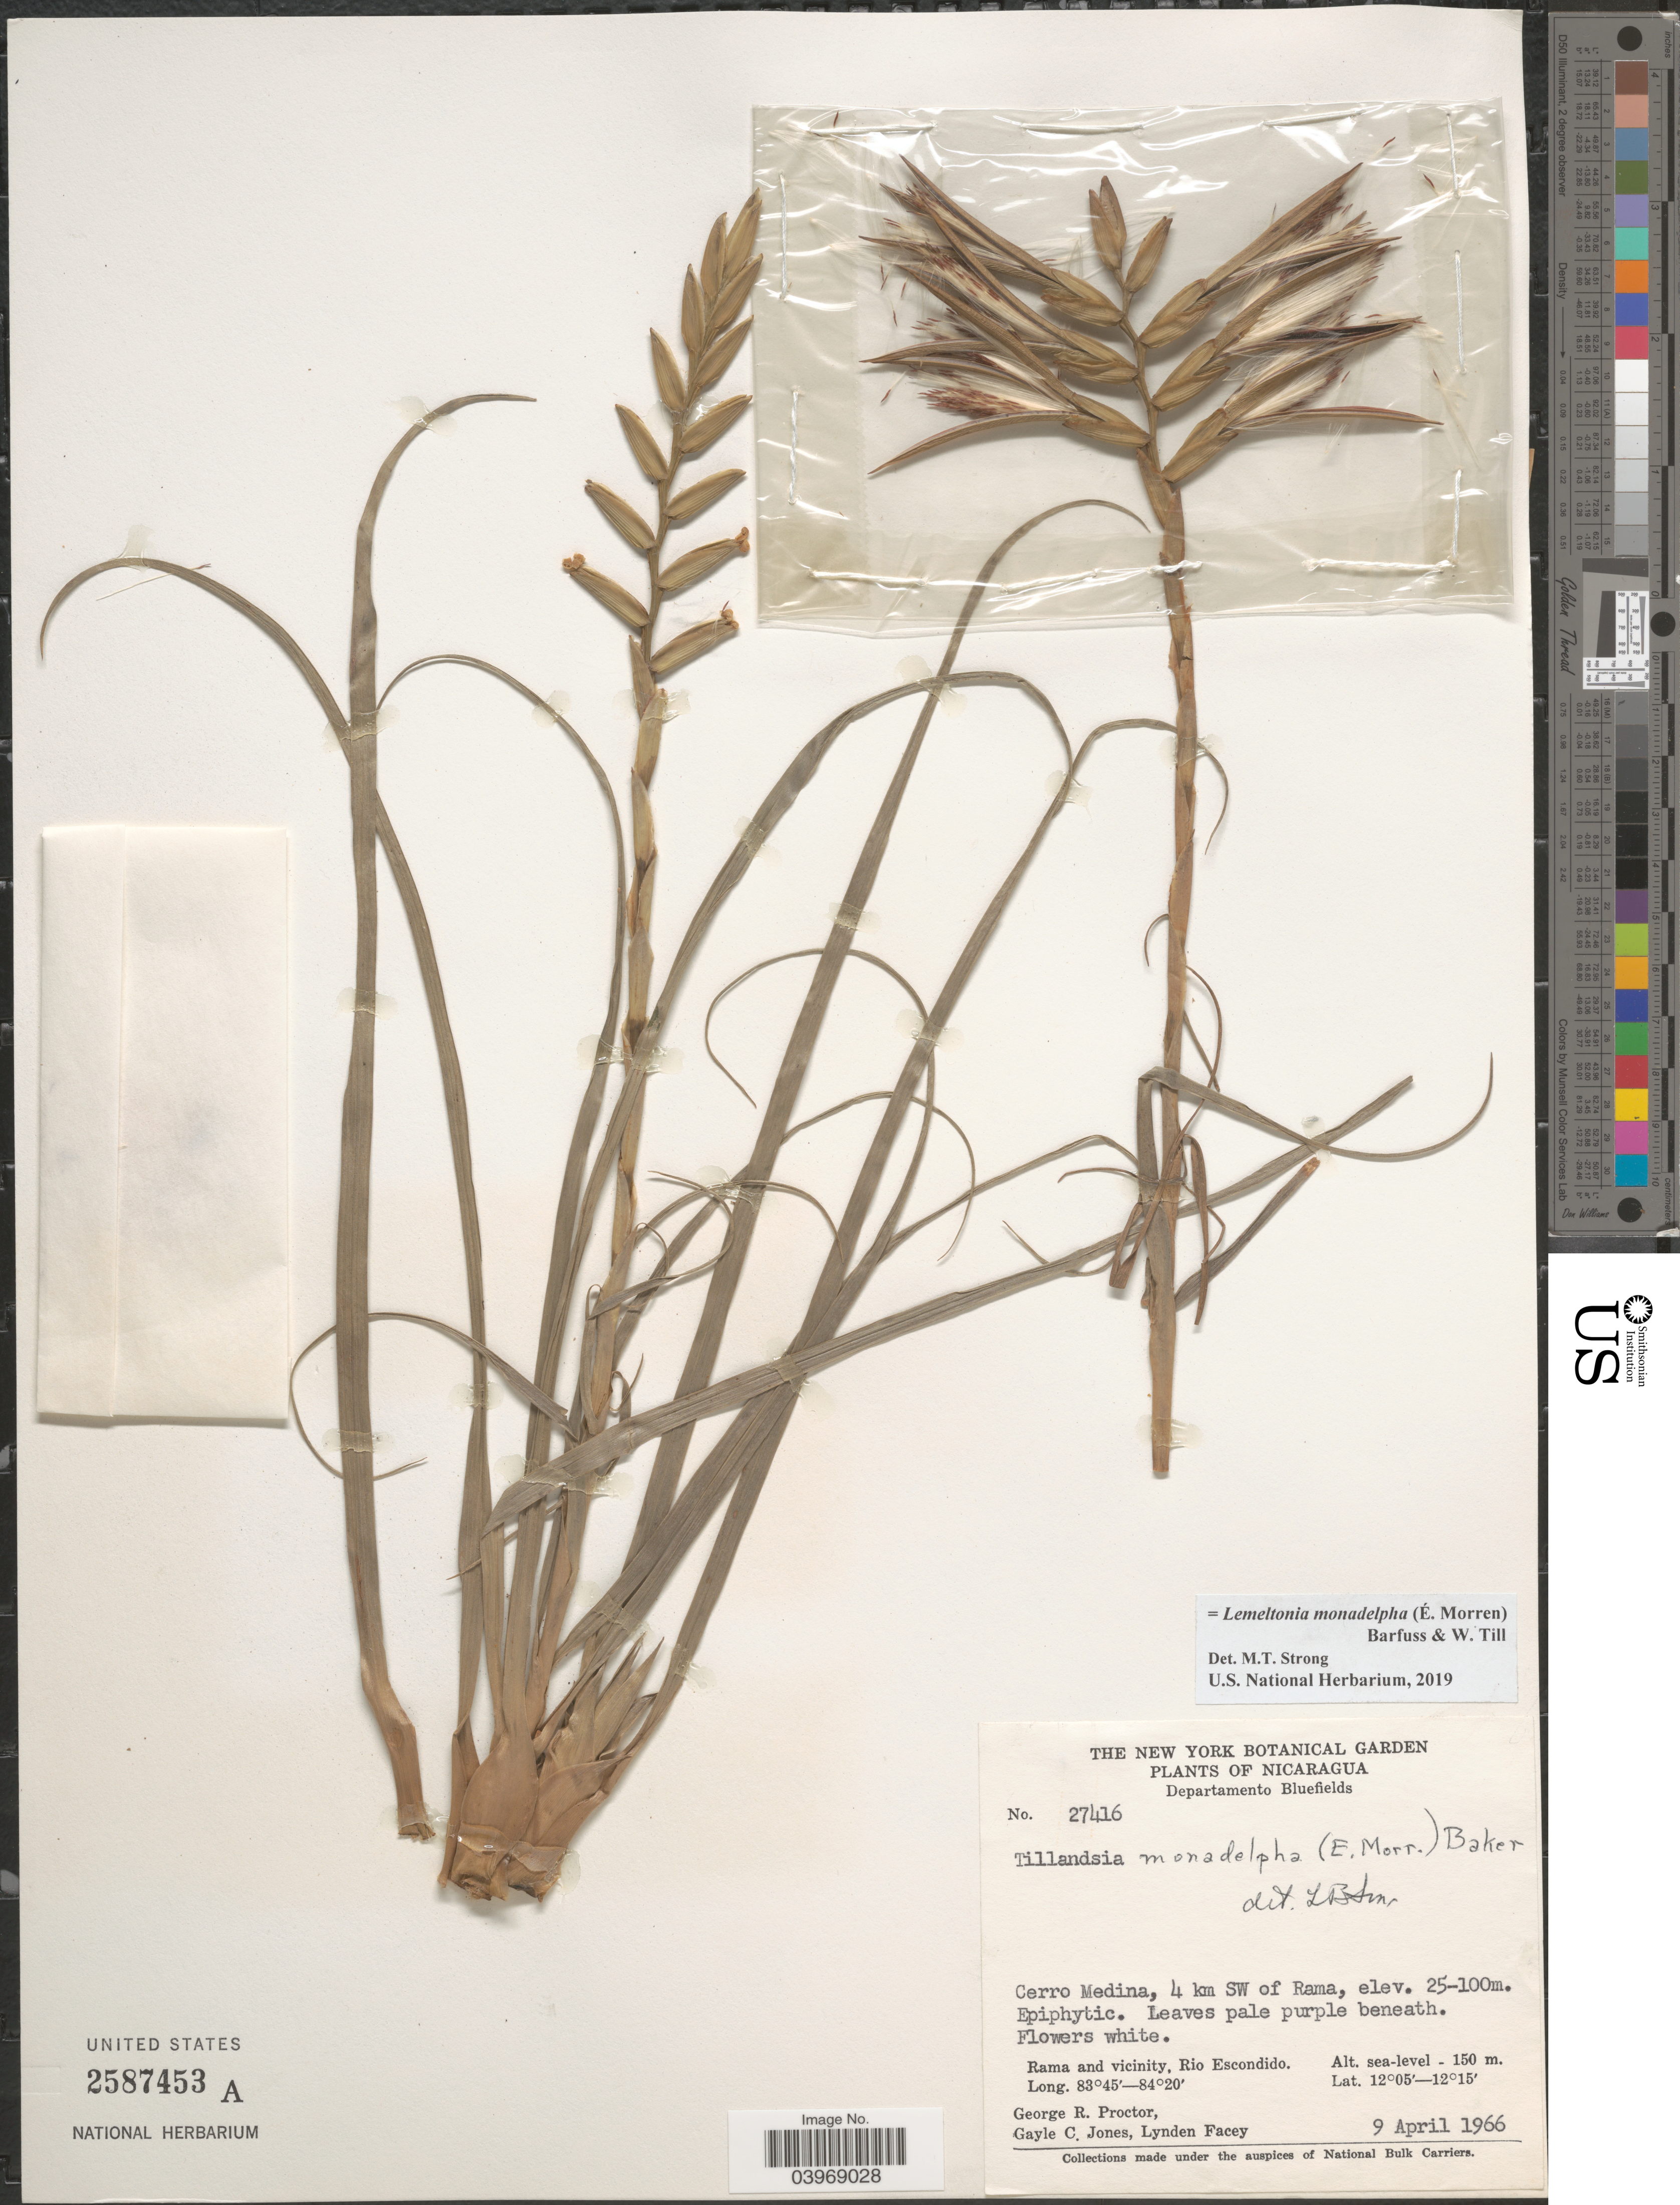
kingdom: Plantae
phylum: Tracheophyta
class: Liliopsida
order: Poales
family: Bromeliaceae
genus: Lemeltonia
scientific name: Lemeltonia monadelpha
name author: (É. Morren) Barfuss & W. Till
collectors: G. R. Proctor, G. C. Jones & L. Facey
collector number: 27416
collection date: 1966-04-09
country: Nicaragua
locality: Departamento Bluefields. Cerro Medina, 4 km SW of Rama. Rama and vicinity, Rio Escondido.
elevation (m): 0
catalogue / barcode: US 2587453A